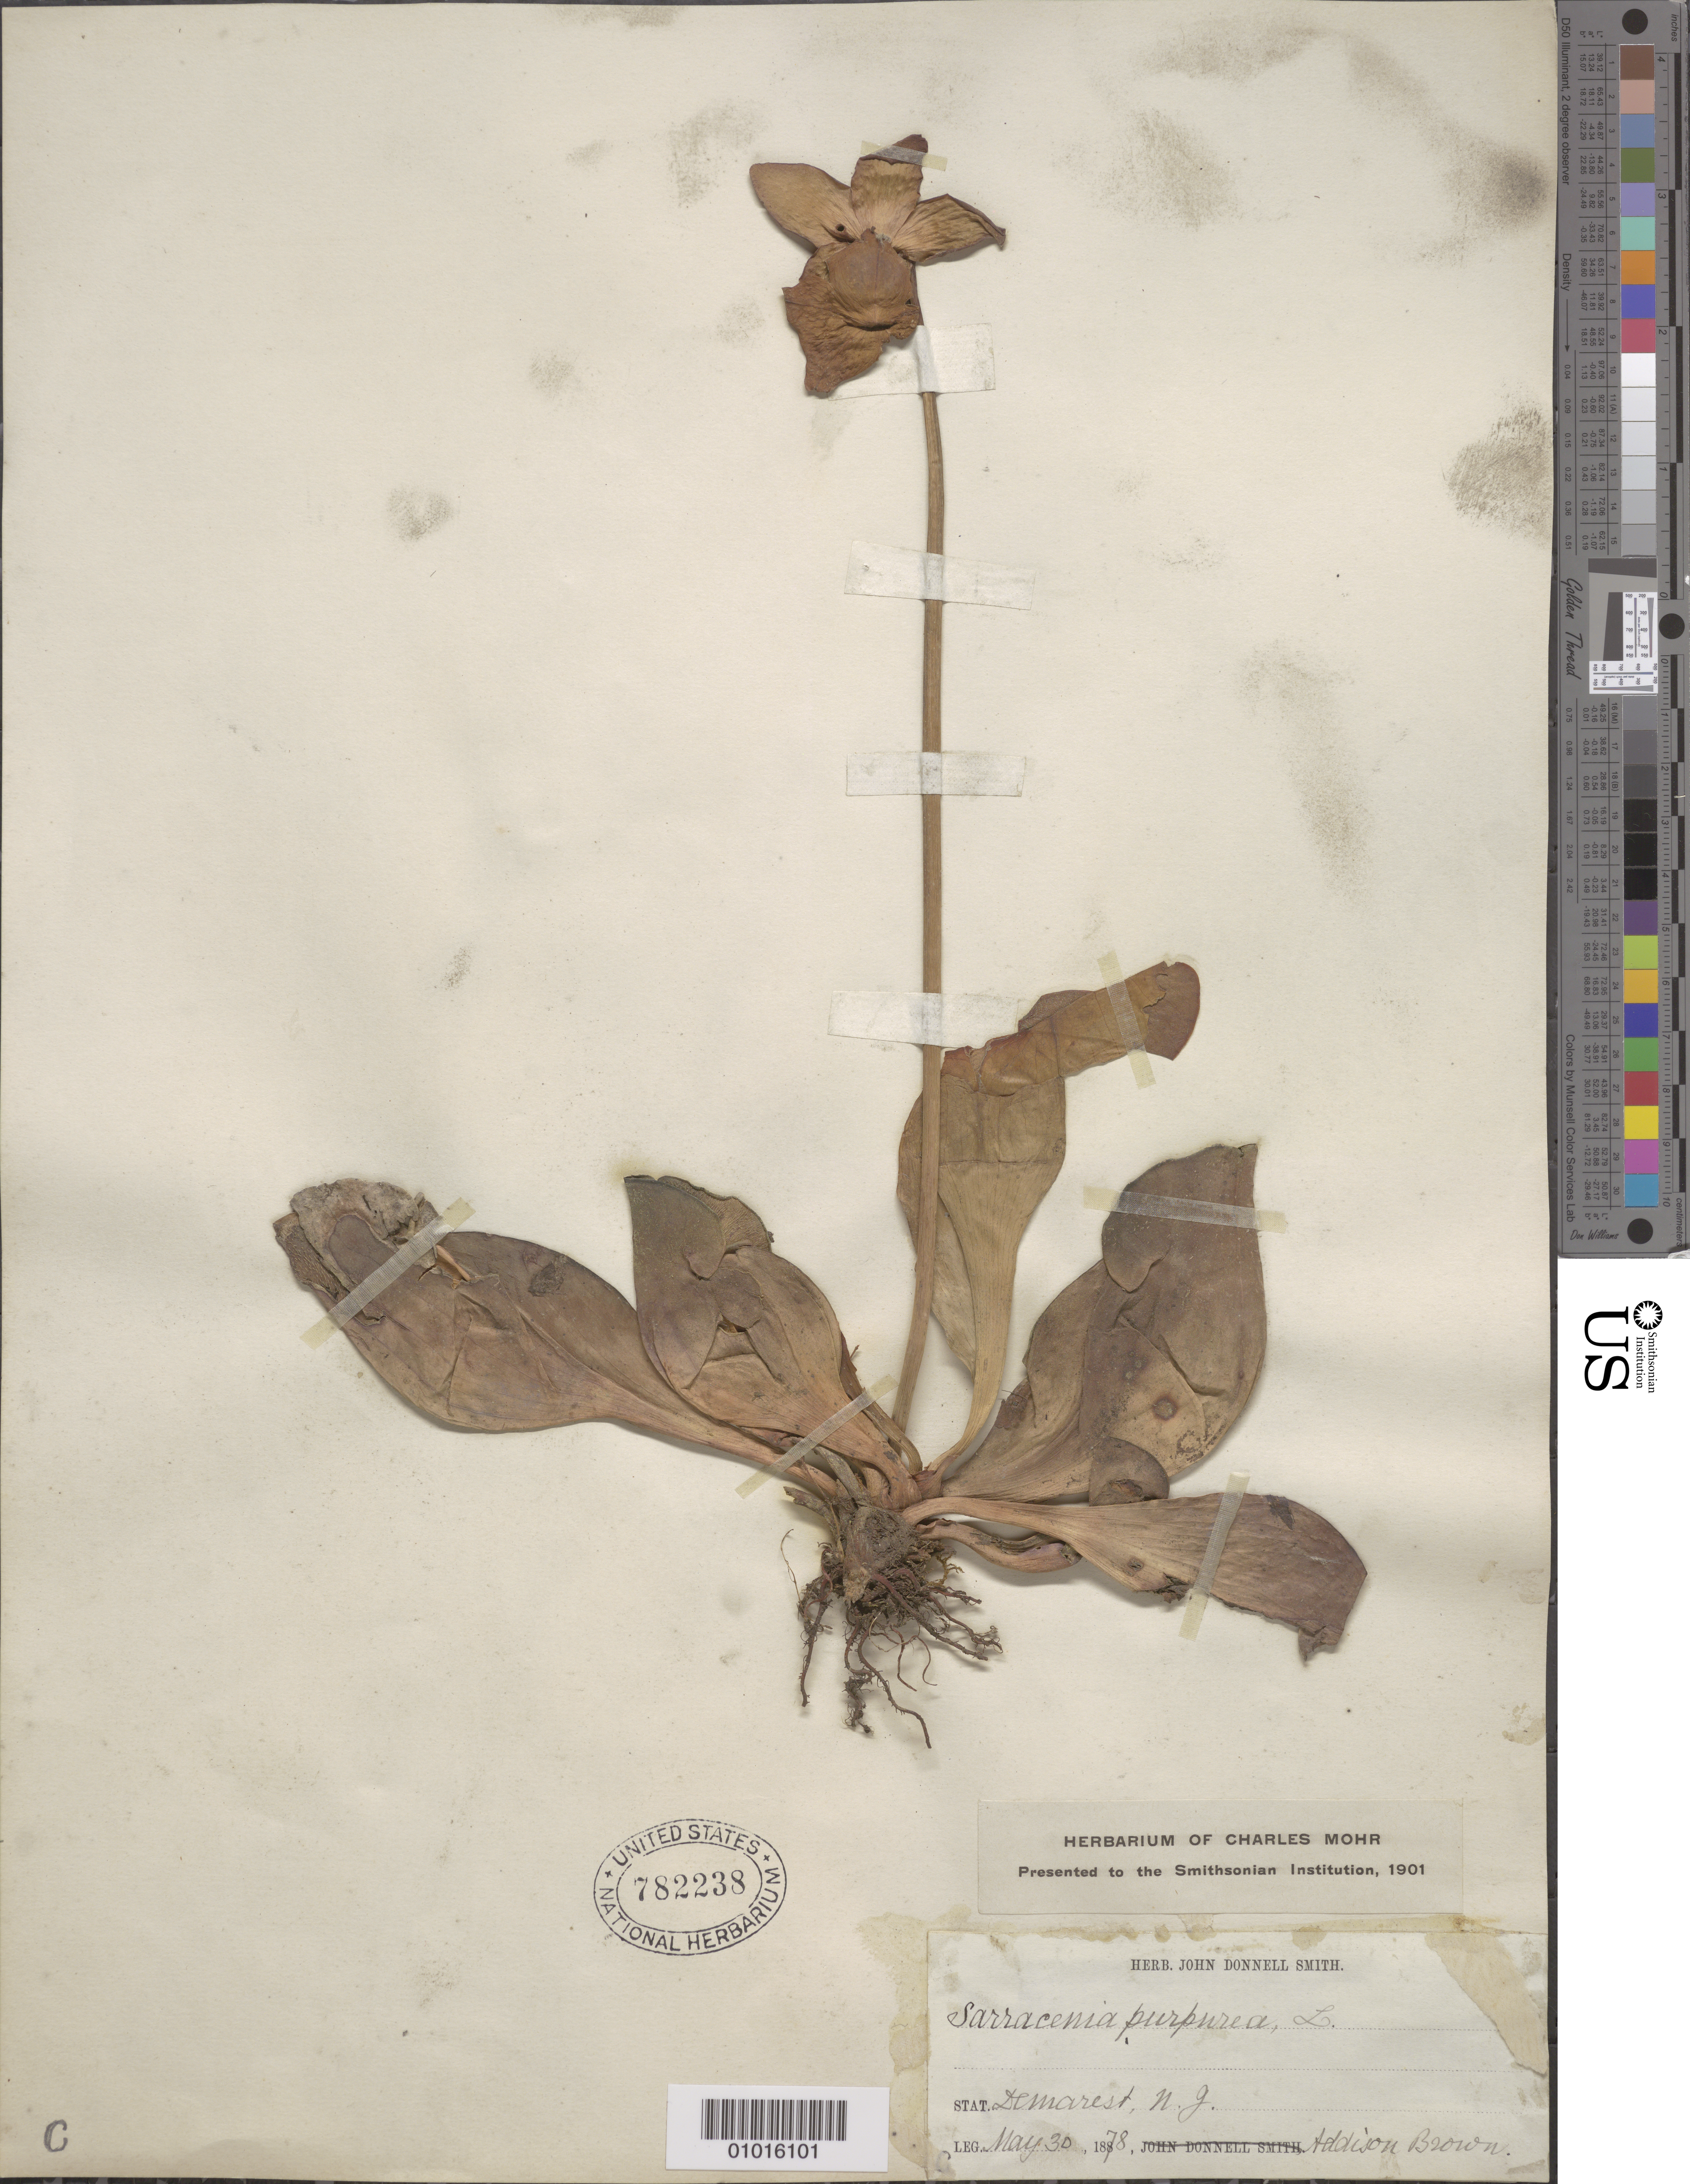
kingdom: Plantae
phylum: Tracheophyta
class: Magnoliopsida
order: Ericales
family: Sarraceniaceae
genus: Sarracenia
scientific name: Sarracenia purpurea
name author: L.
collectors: A. Brown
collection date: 1878-05-30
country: United States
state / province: New Jersey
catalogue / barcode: US 782238